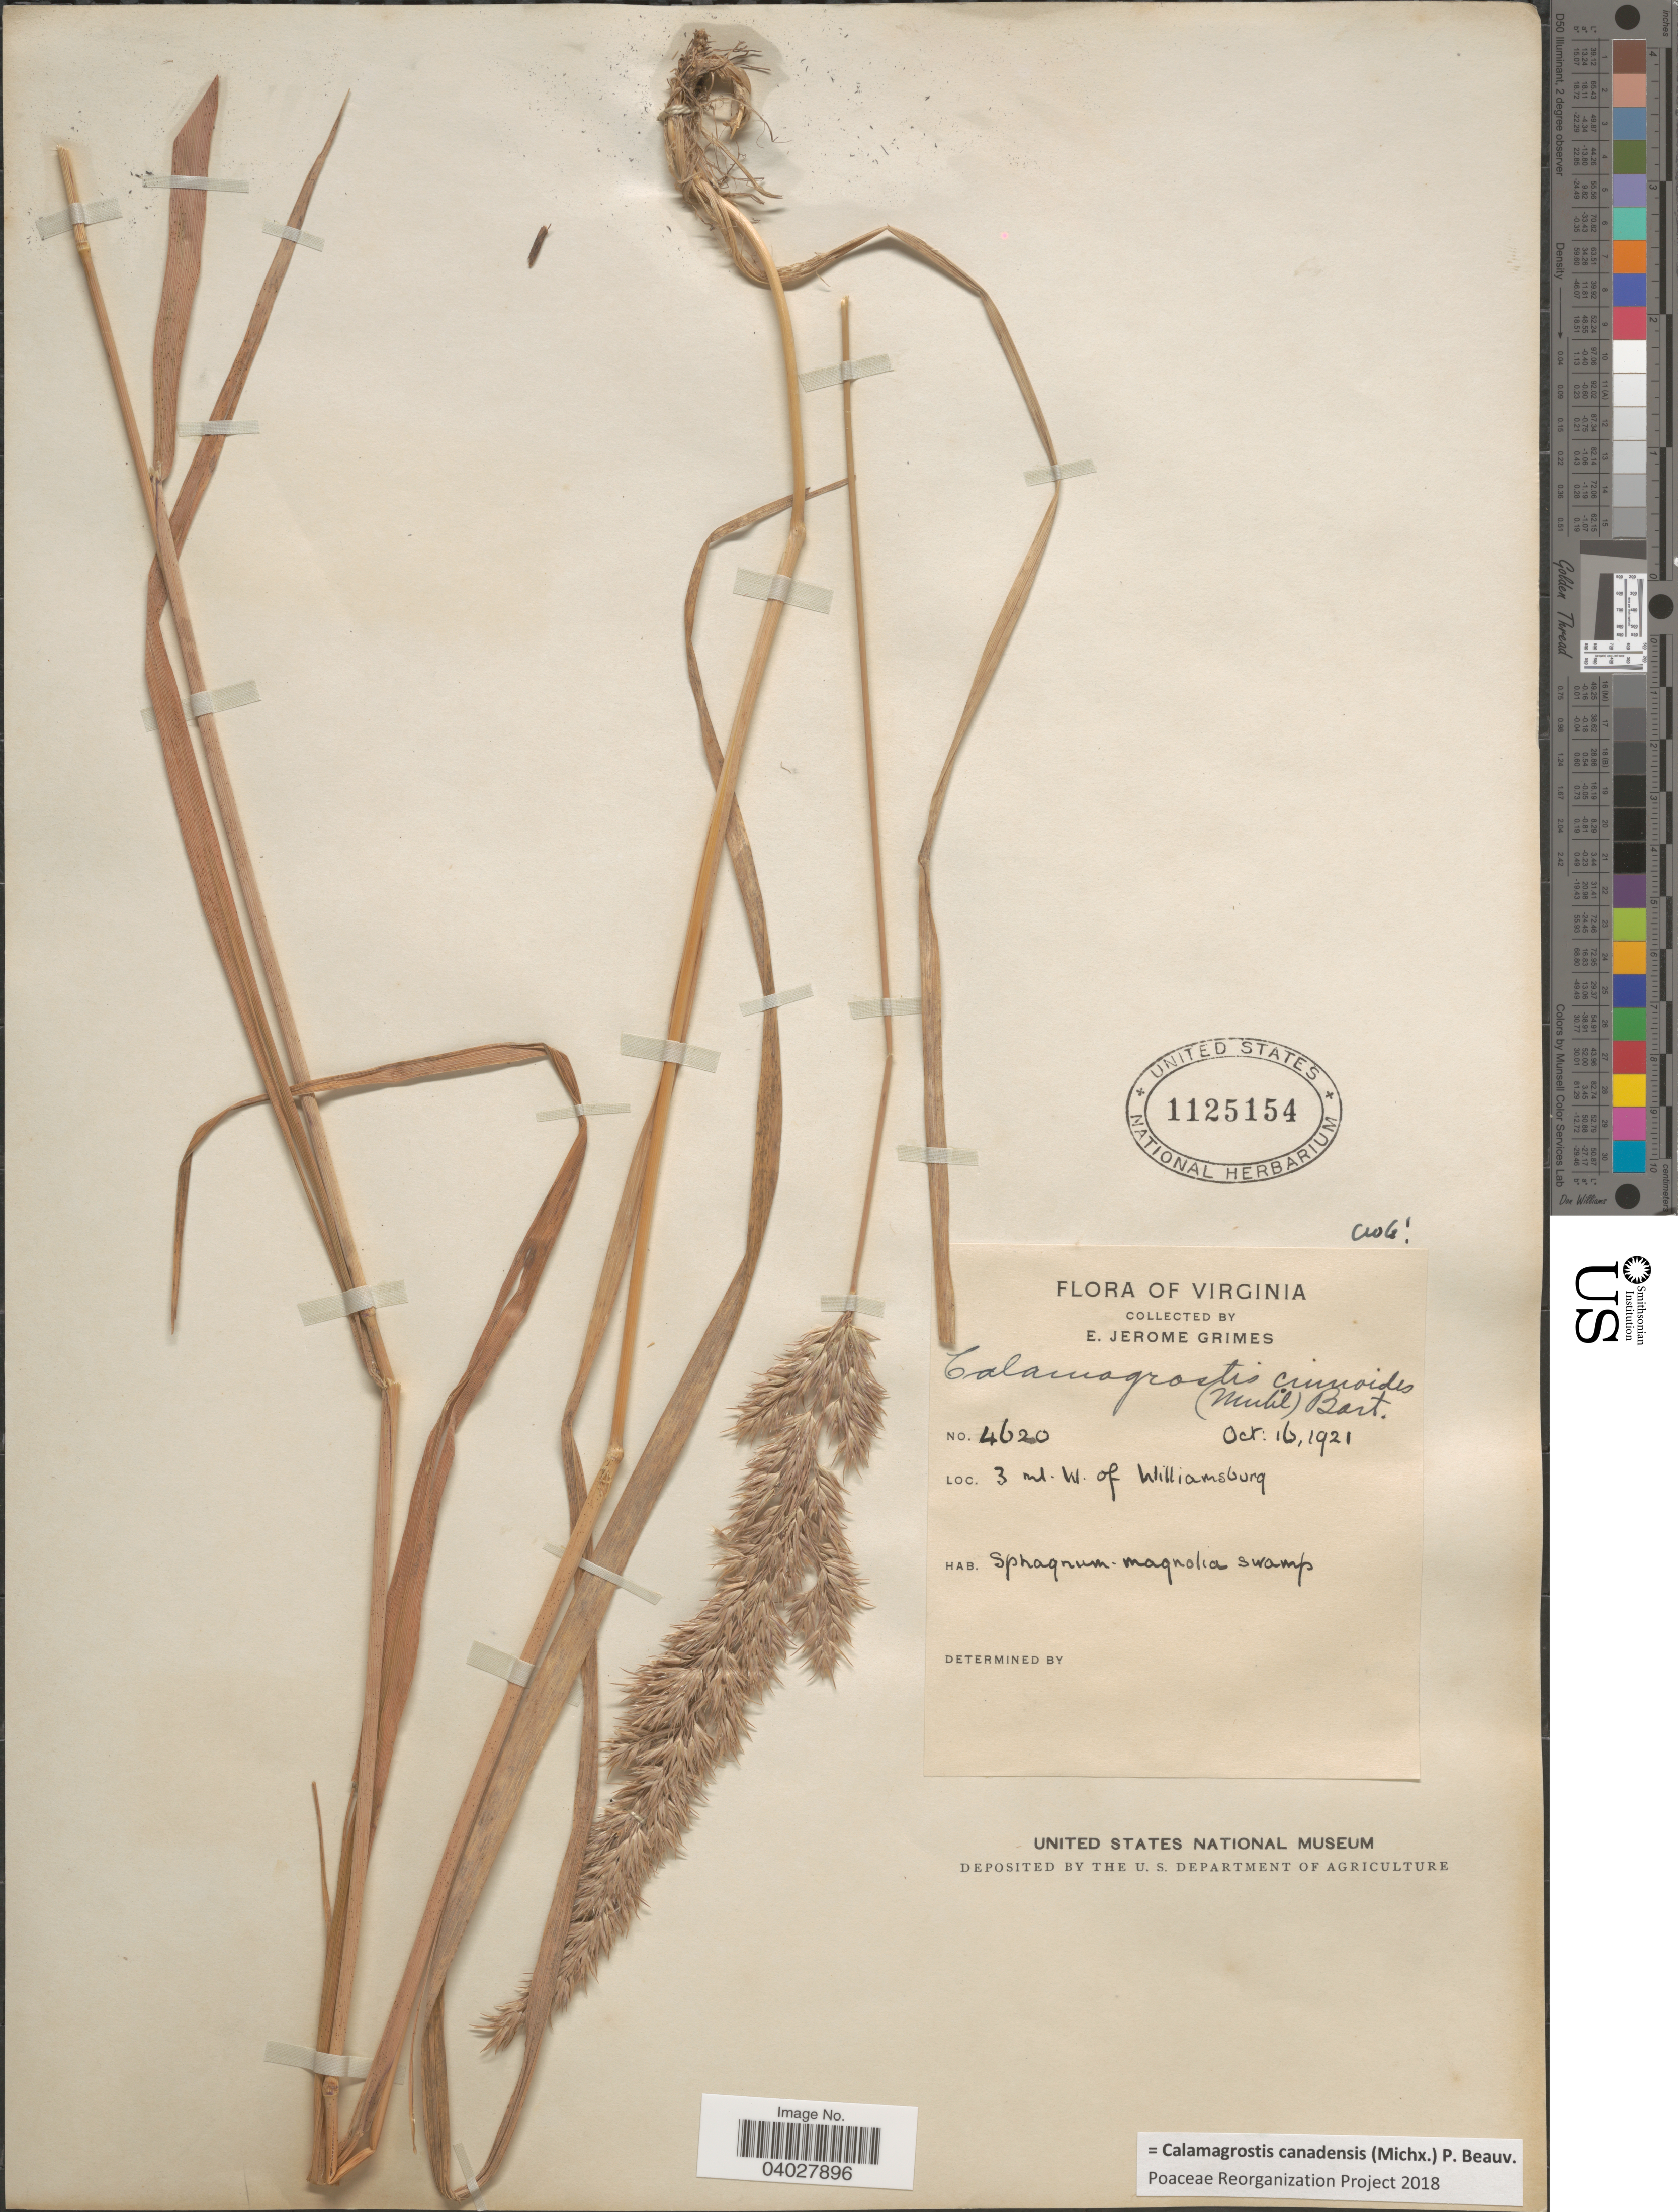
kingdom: Plantae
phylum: Tracheophyta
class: Liliopsida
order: Poales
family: Poaceae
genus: Calamagrostis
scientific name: Calamagrostis canadensis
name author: (Michx.) P. Beauv.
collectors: E. J. Grimes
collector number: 4620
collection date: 1921-10-16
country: United States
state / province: Virginia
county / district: City of Williamsburg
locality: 3 ml. W of Williamsburg.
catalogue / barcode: US 1125154